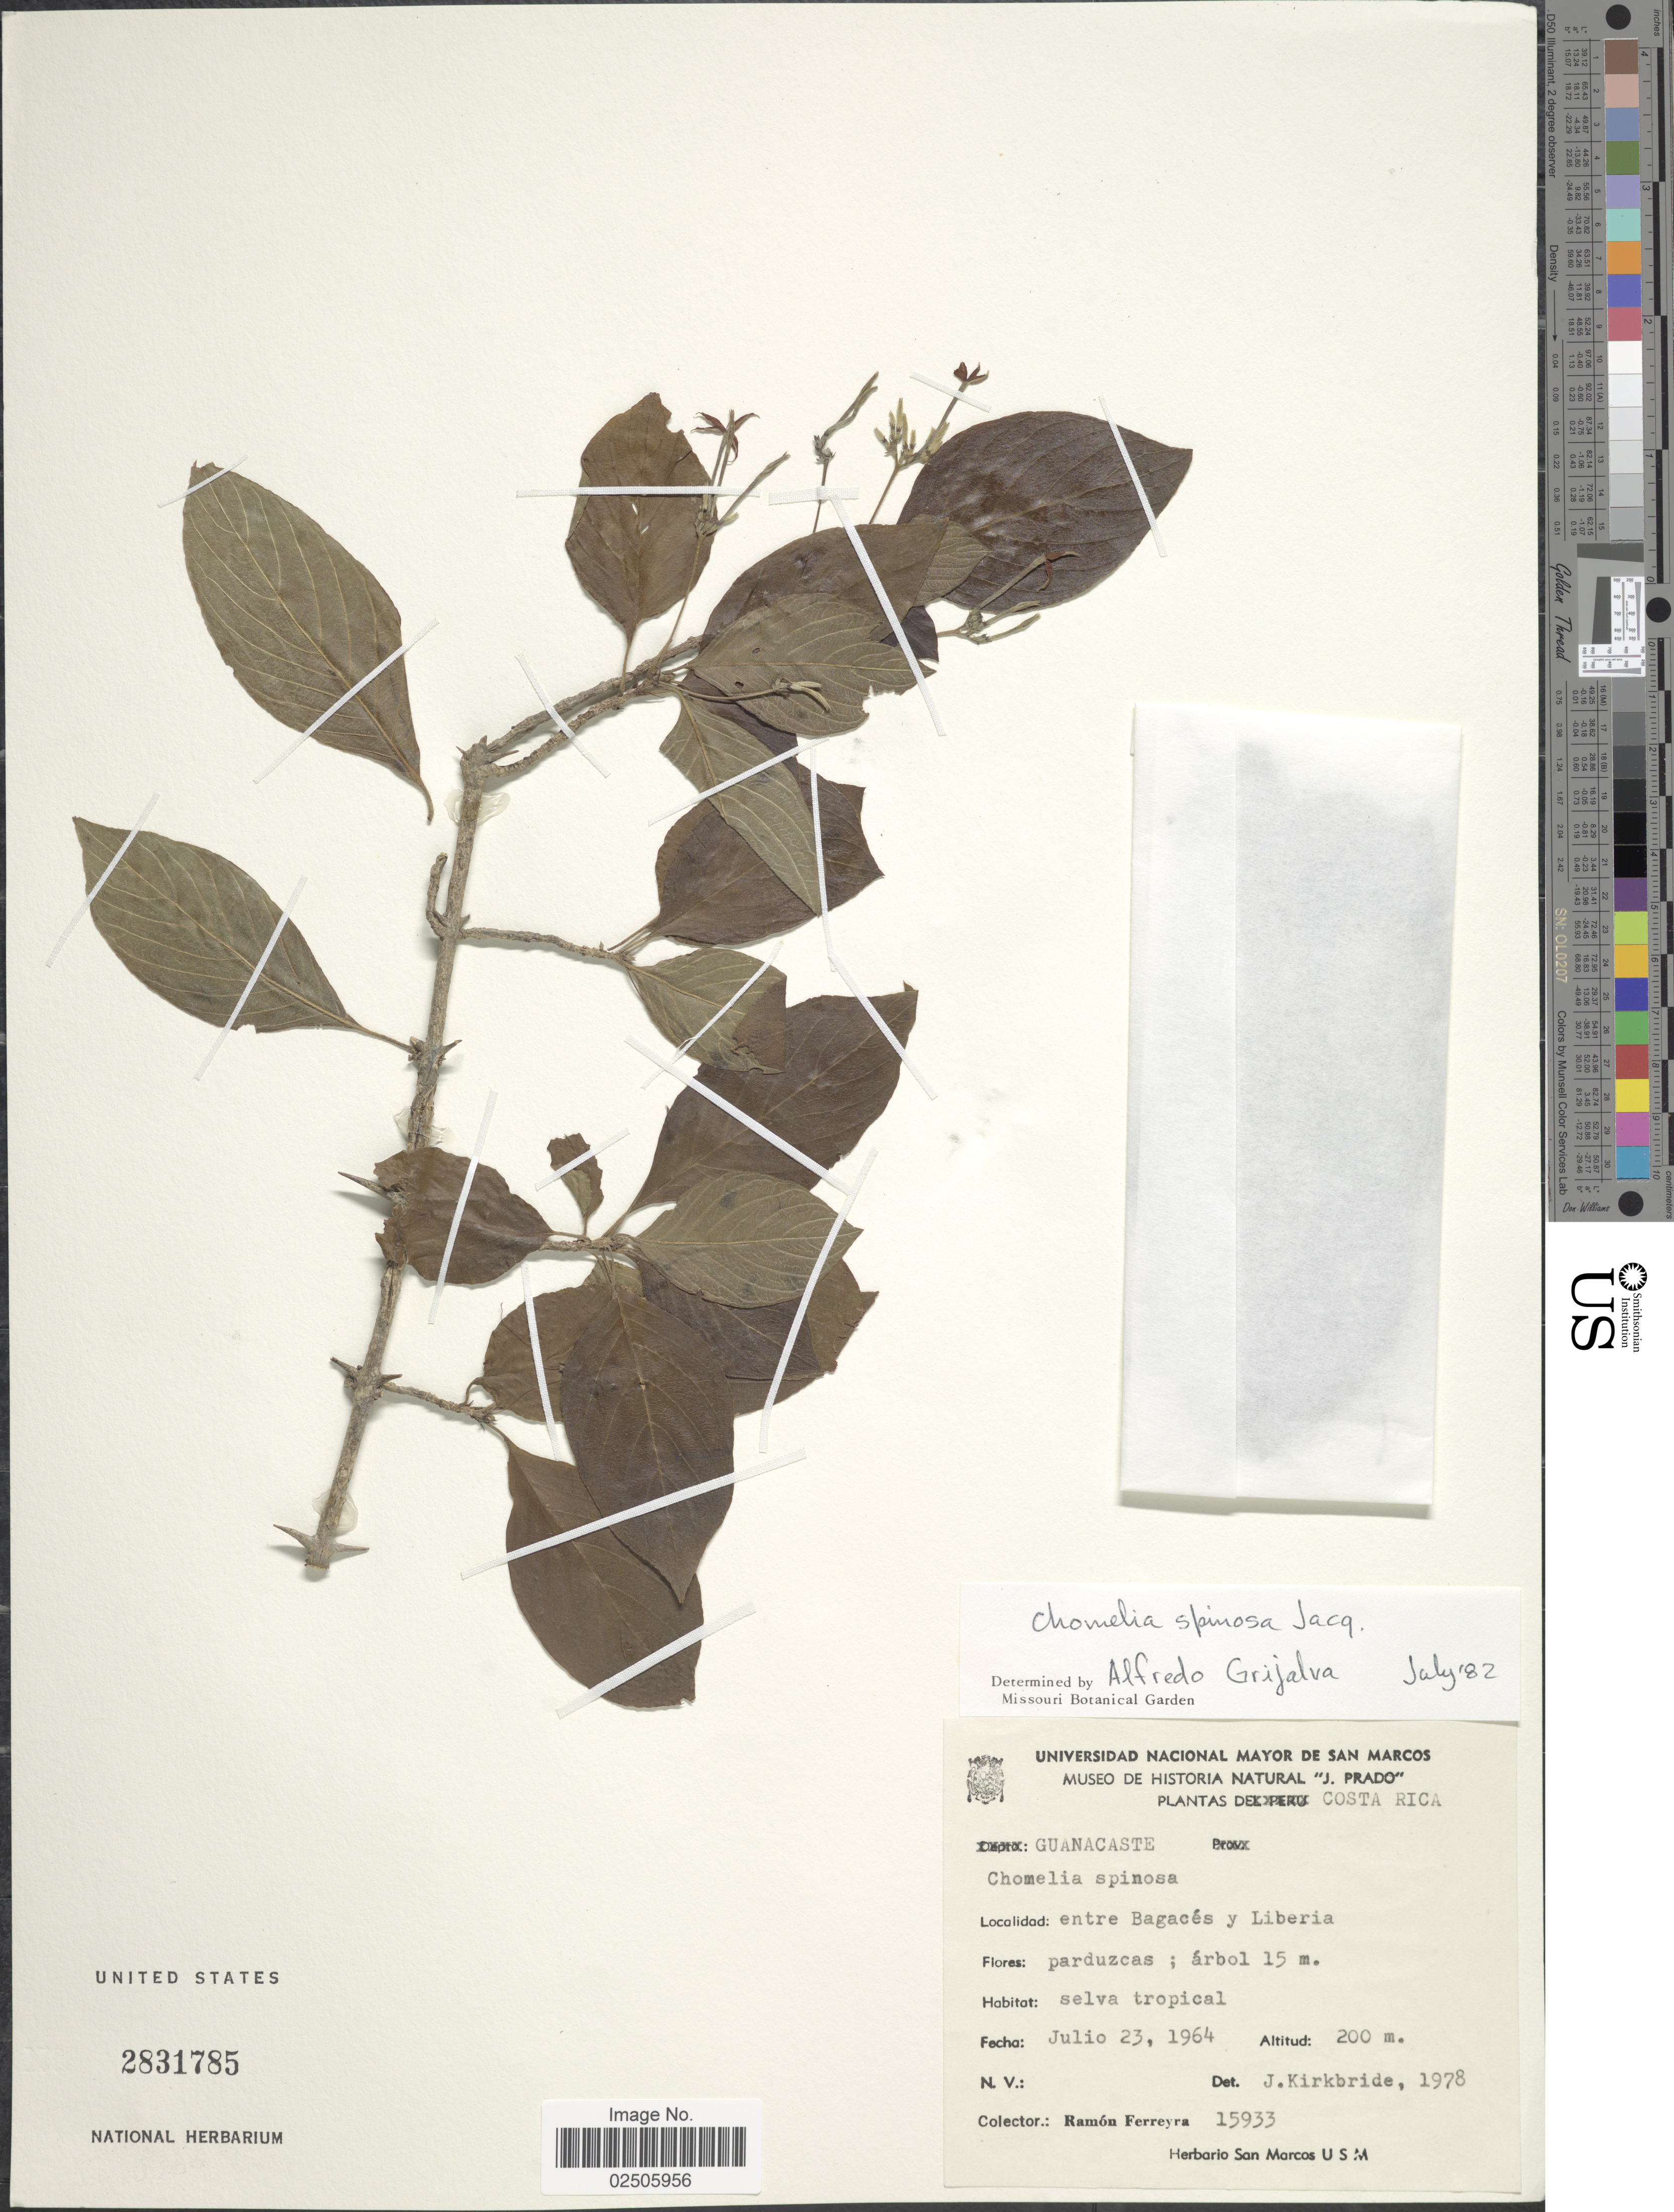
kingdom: Plantae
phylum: Tracheophyta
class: Magnoliopsida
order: Gentianales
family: Rubiaceae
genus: Chomelia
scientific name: Chomelia spinosa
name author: Jacq.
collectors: R. A. Ferreyra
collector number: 15933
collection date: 1964-07-23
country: Costa Rica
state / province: Guanacaste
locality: Entre Bagaces y Liberia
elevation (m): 200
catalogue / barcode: US 2831785